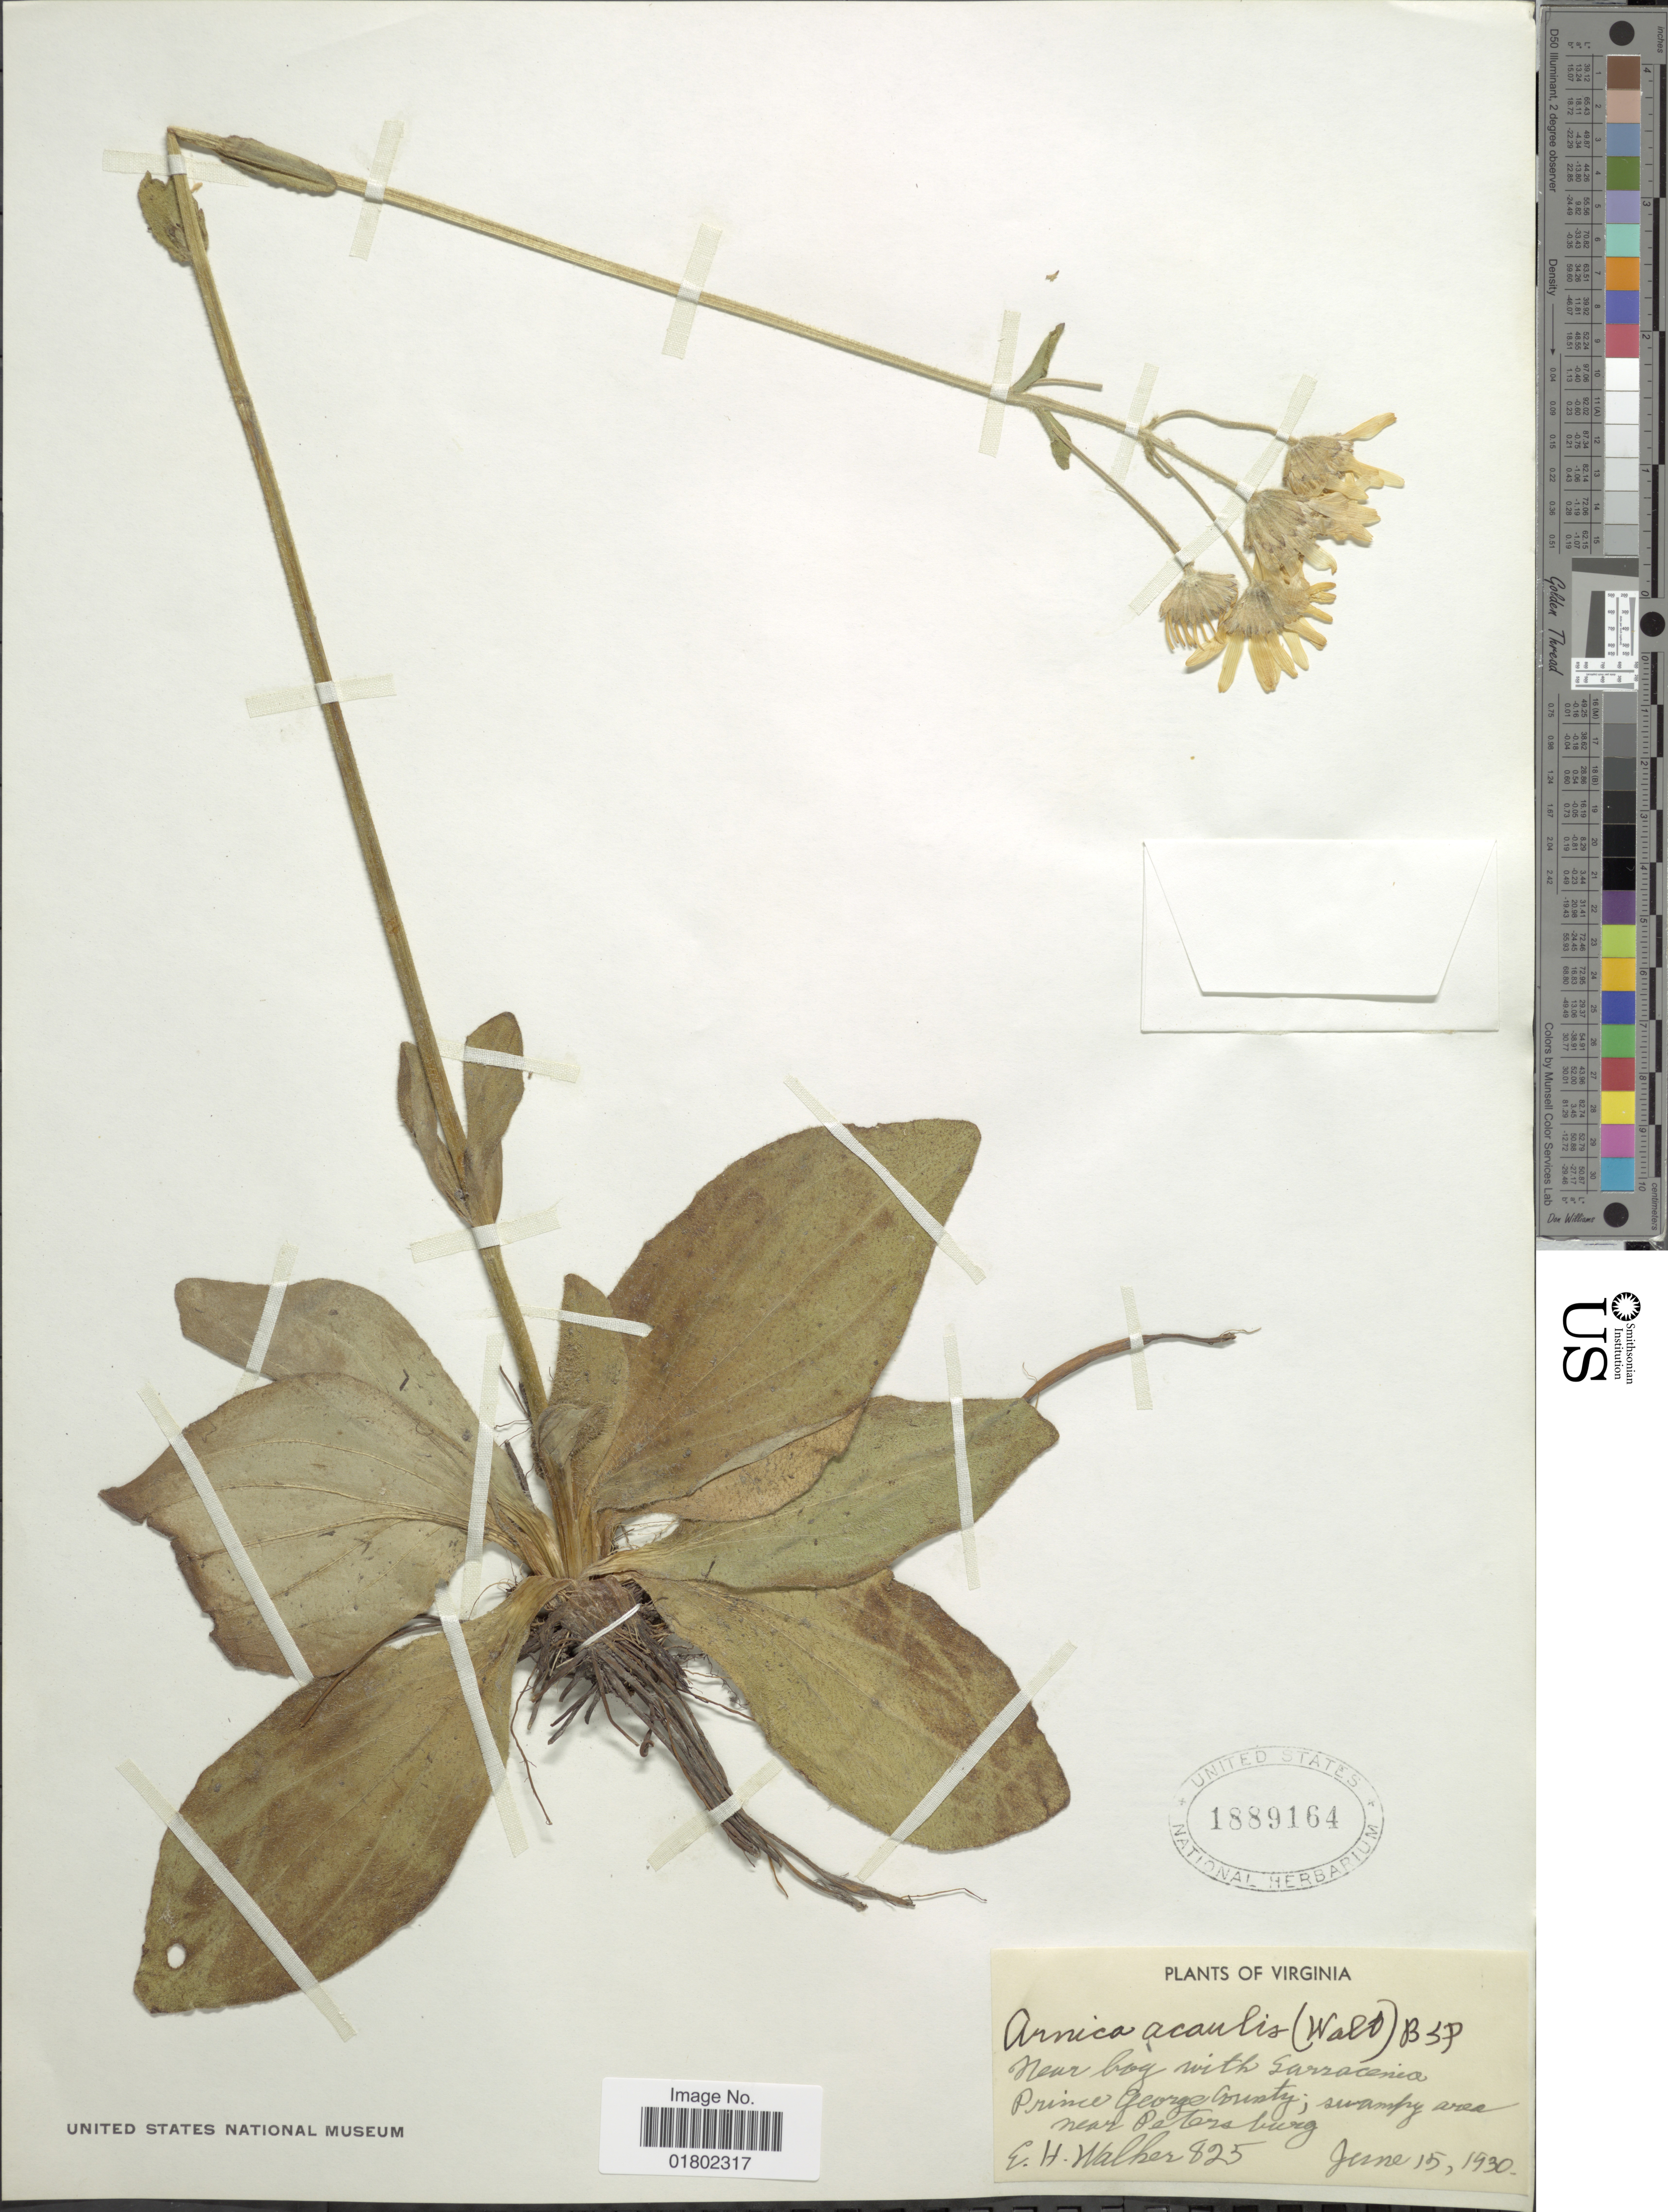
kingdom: Plantae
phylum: Tracheophyta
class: Magnoliopsida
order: Asterales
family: Asteraceae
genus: Arnica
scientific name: Arnica acaulis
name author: (Walter) Britton, Stearns & Poggenb.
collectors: E. H. Walker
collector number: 825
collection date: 1930-06-15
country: United States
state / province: Virginia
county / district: Prince George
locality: Near bog with Sarracenia, near Petersburg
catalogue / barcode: US 1889164